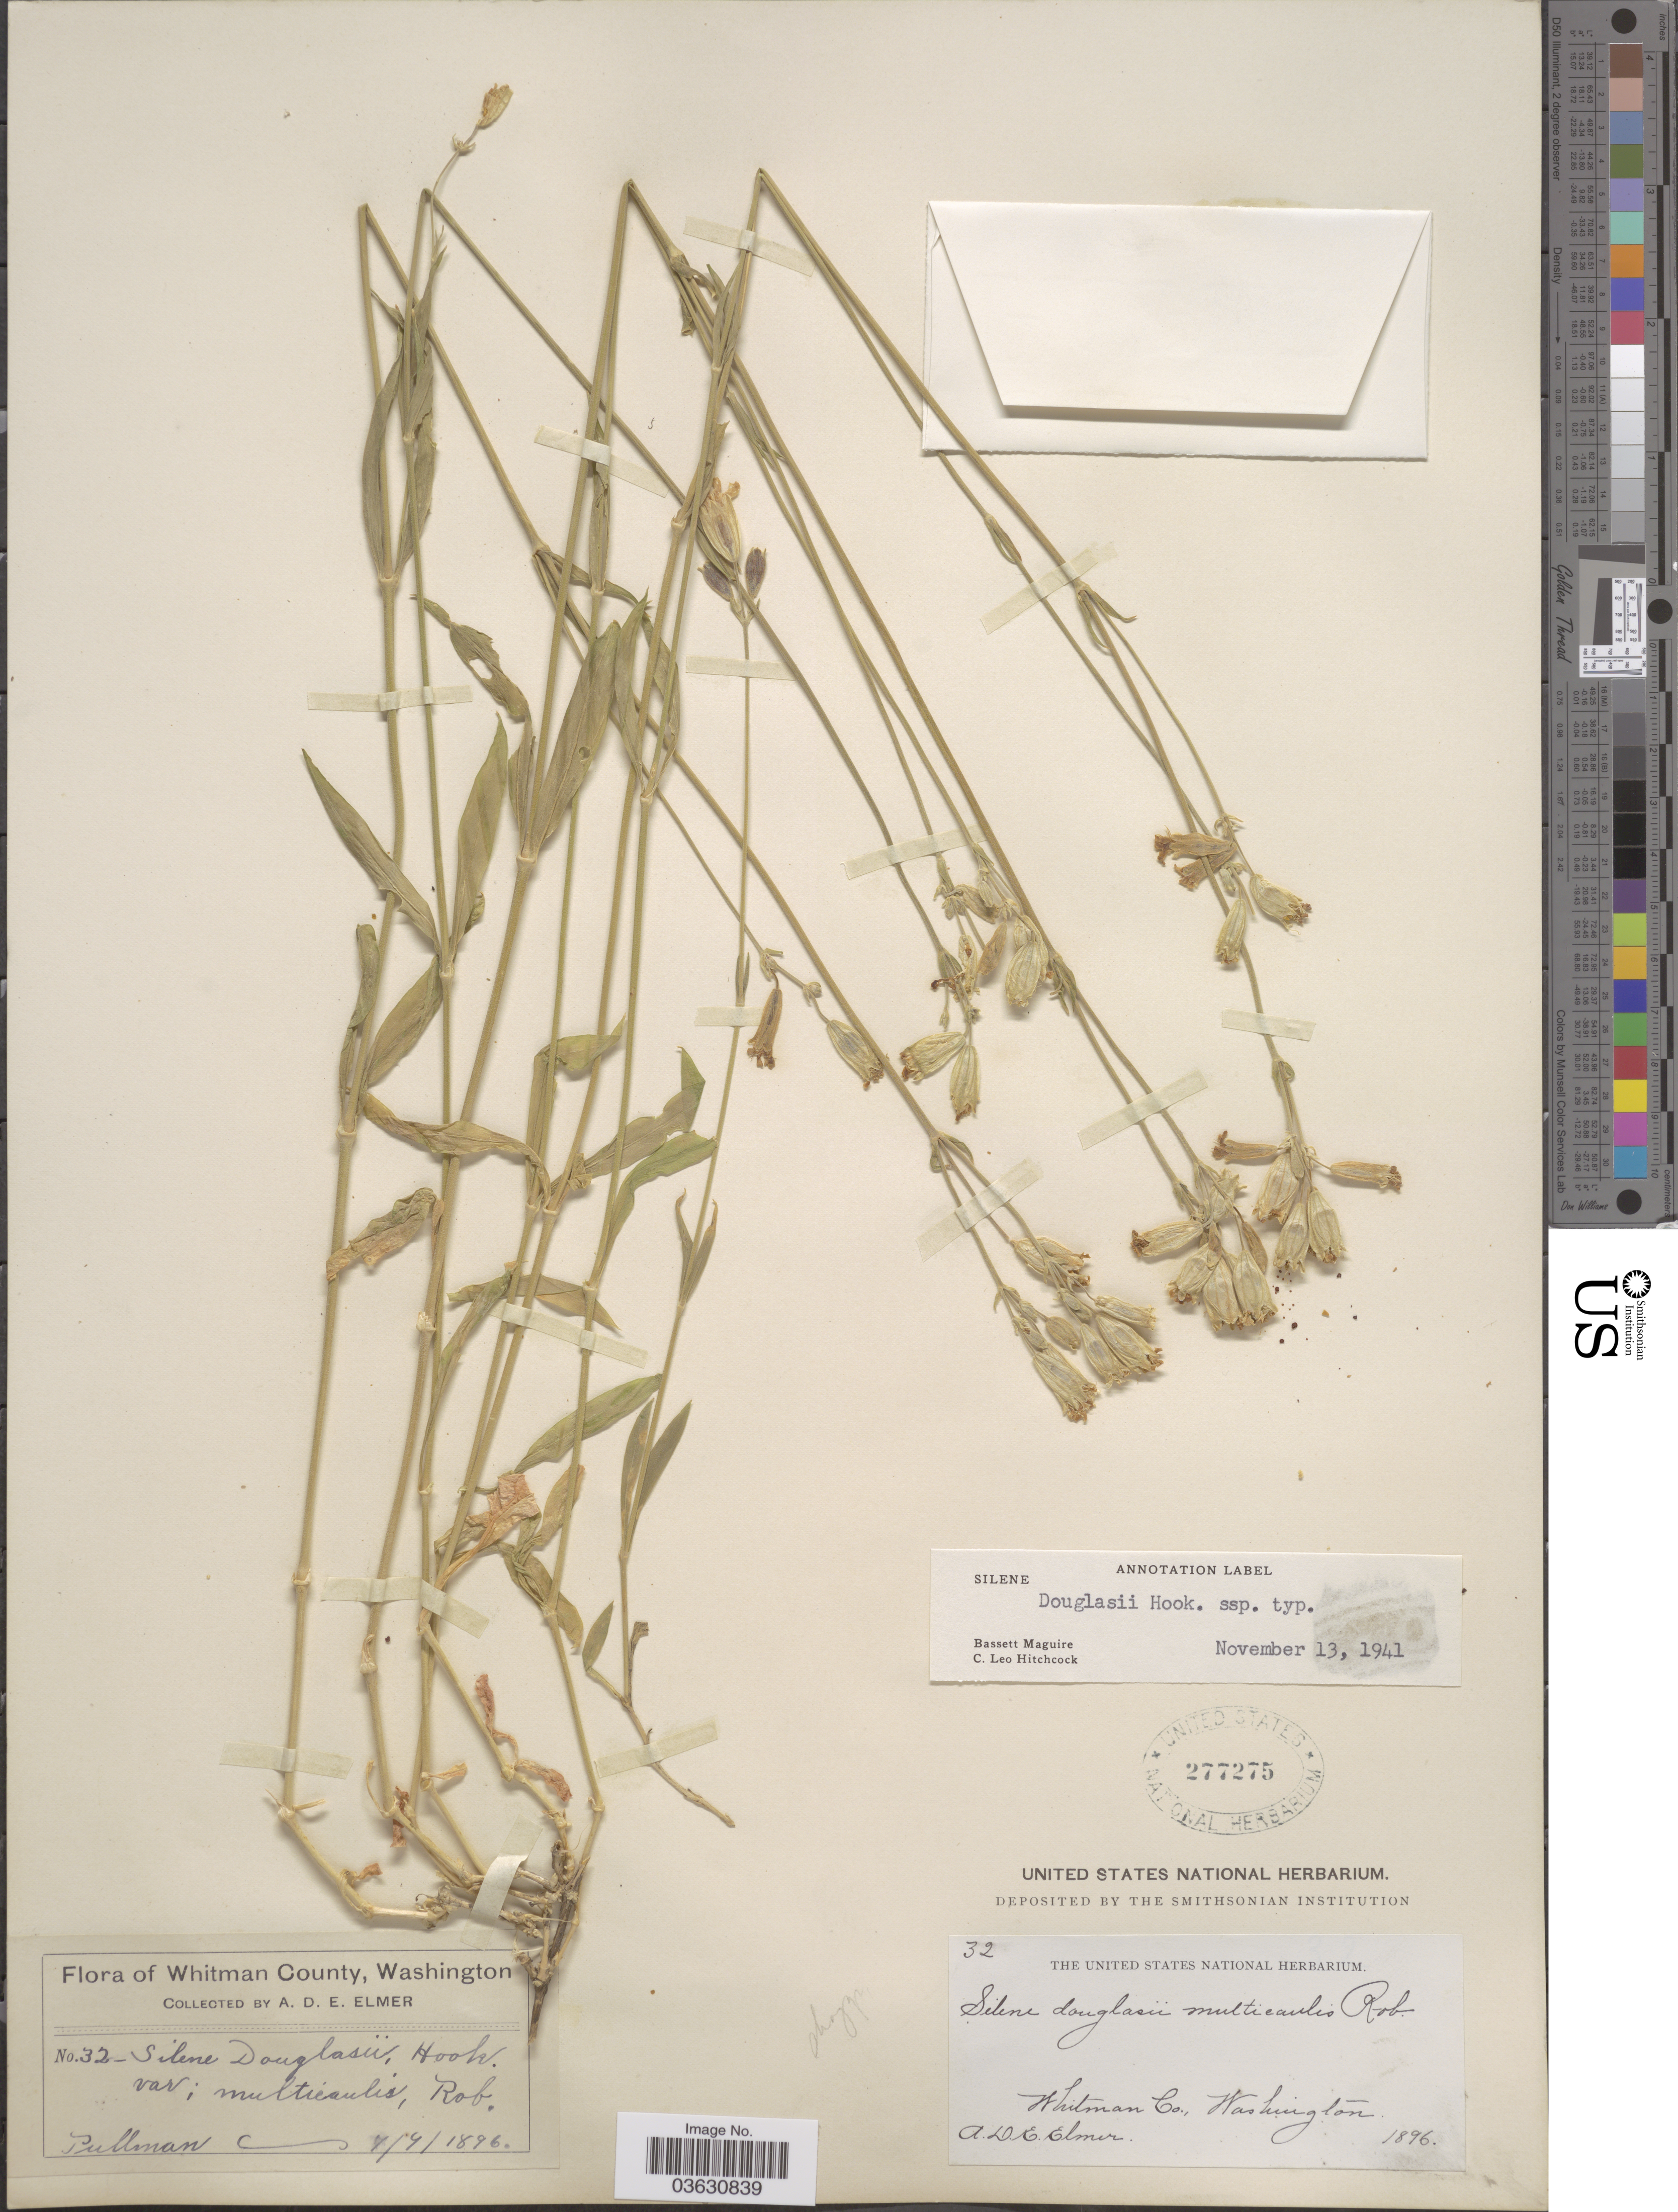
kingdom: Plantae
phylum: Tracheophyta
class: Magnoliopsida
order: Caryophyllales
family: Caryophyllaceae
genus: Silene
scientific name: Silene douglasii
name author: Hook.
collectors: A. D. E. Elmer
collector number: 32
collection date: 1896-07-04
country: United States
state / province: Washington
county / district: Whitman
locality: Whitman County. Pullman.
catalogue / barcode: US 277275